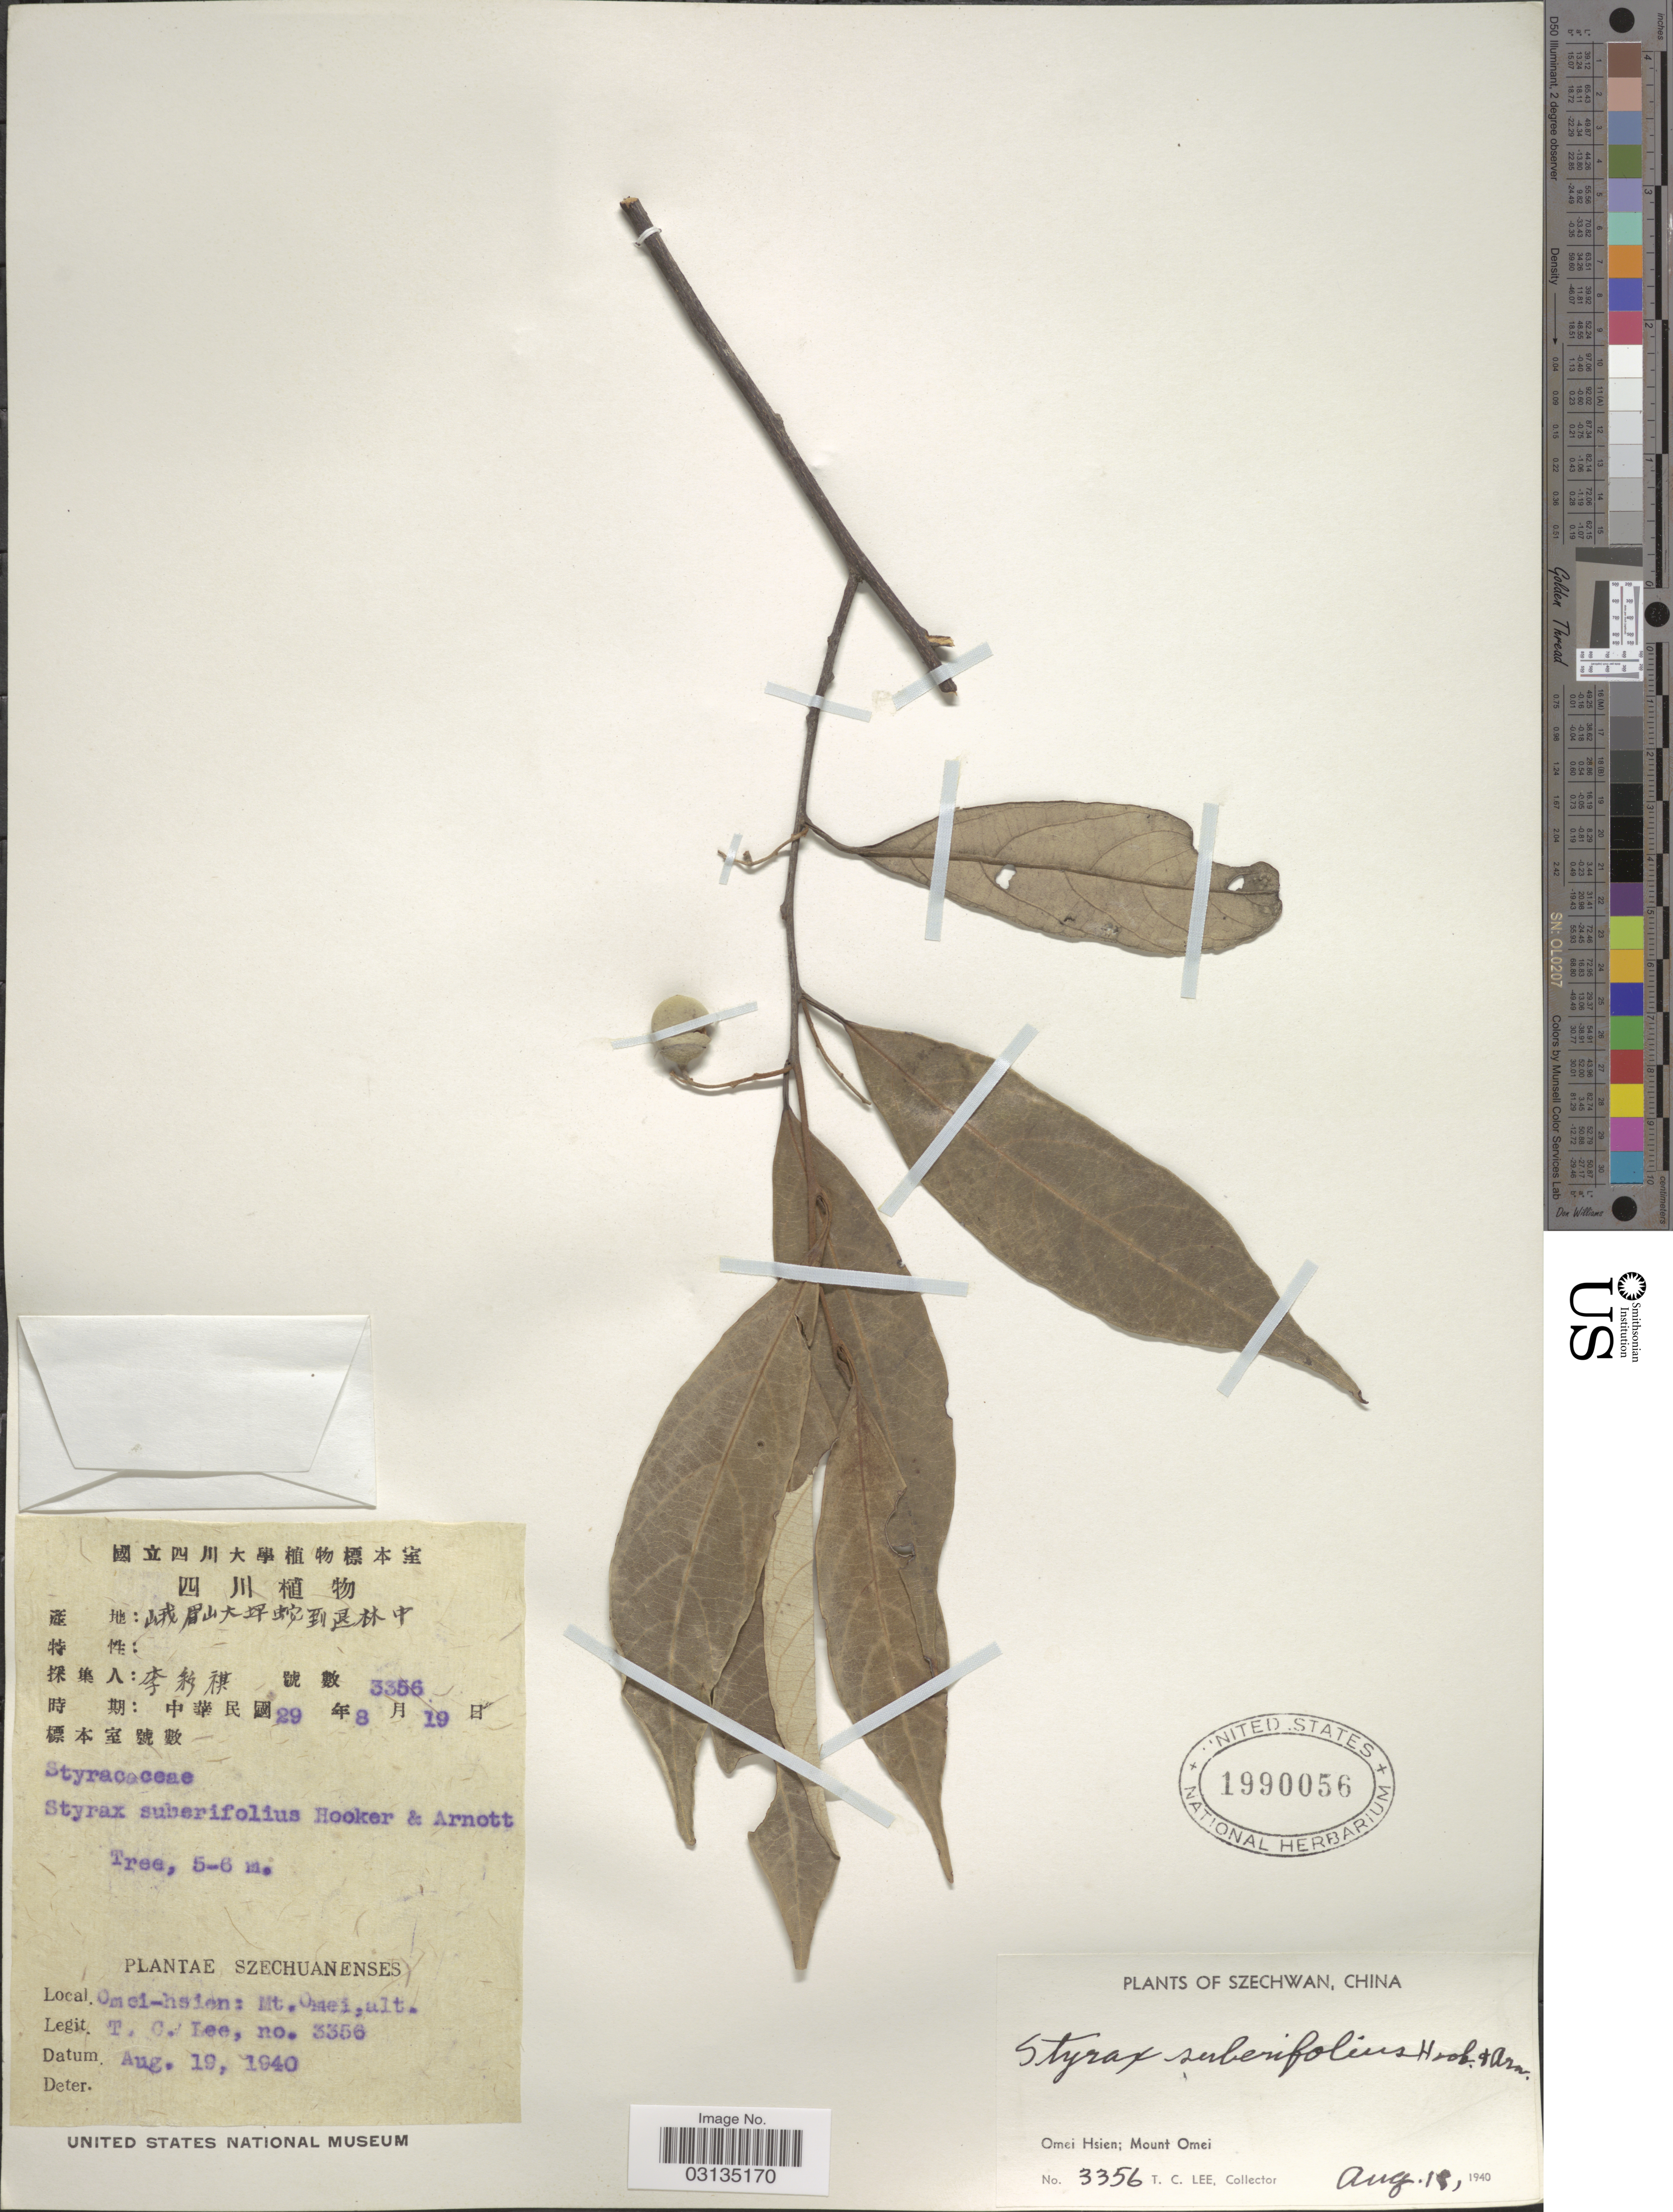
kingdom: Plantae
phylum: Tracheophyta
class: Magnoliopsida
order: Ericales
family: Styracaceae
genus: Styrax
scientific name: Styrax suberifolius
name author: Hook. & Arn.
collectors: T. Lee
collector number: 3356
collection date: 1940-08-18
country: China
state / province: Sichuan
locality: Szechwan, China, Omei-Hsien; Mount Omei.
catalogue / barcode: US 1990056